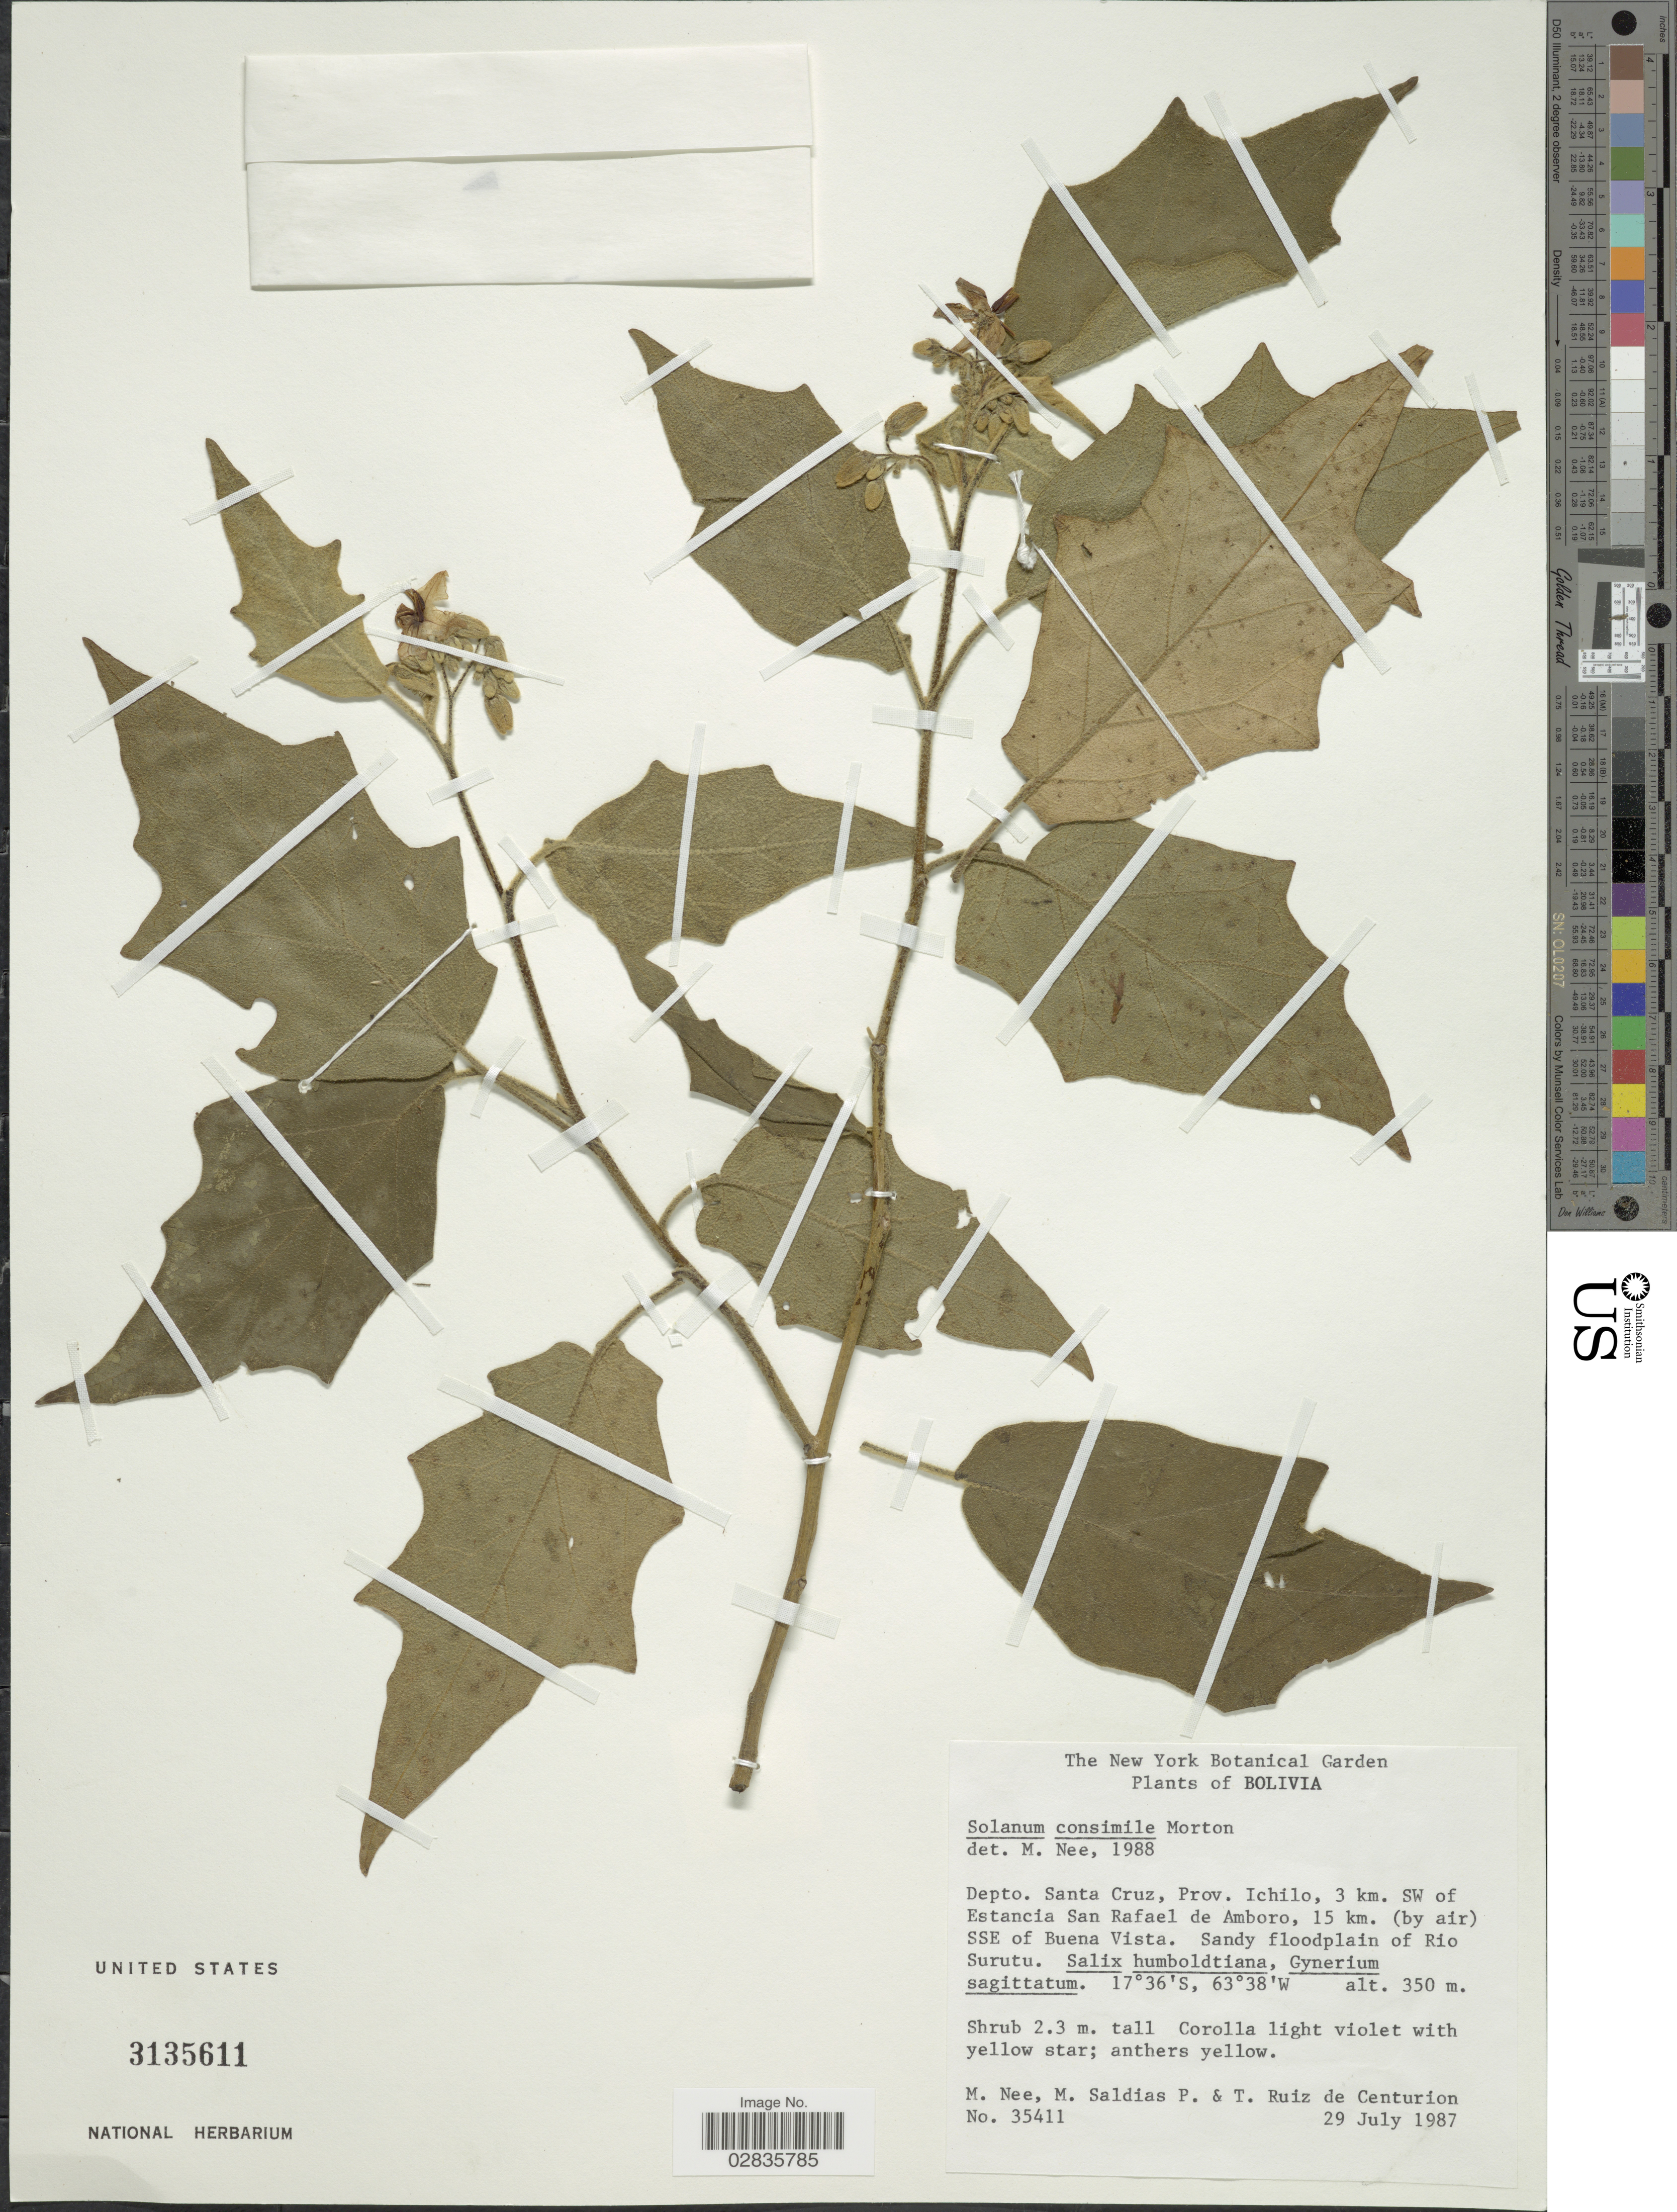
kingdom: Plantae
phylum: Tracheophyta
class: Magnoliopsida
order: Solanales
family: Solanaceae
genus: Solanum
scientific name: Solanum consimile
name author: C.V. Morton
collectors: M. Nee, M. Saldias P. & T. De Centurion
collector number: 35411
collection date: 1987-07-29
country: Bolivia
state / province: Santa Cruz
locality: Depto. Santa Cruz, Prov. Ichilo, 3 km. SW of Estancia San Rafael de Amboro, 15 km. (by air) SSE of Buena Vista. Sandy floodplain of Rio Surutu.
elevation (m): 350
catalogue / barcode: US 3135611